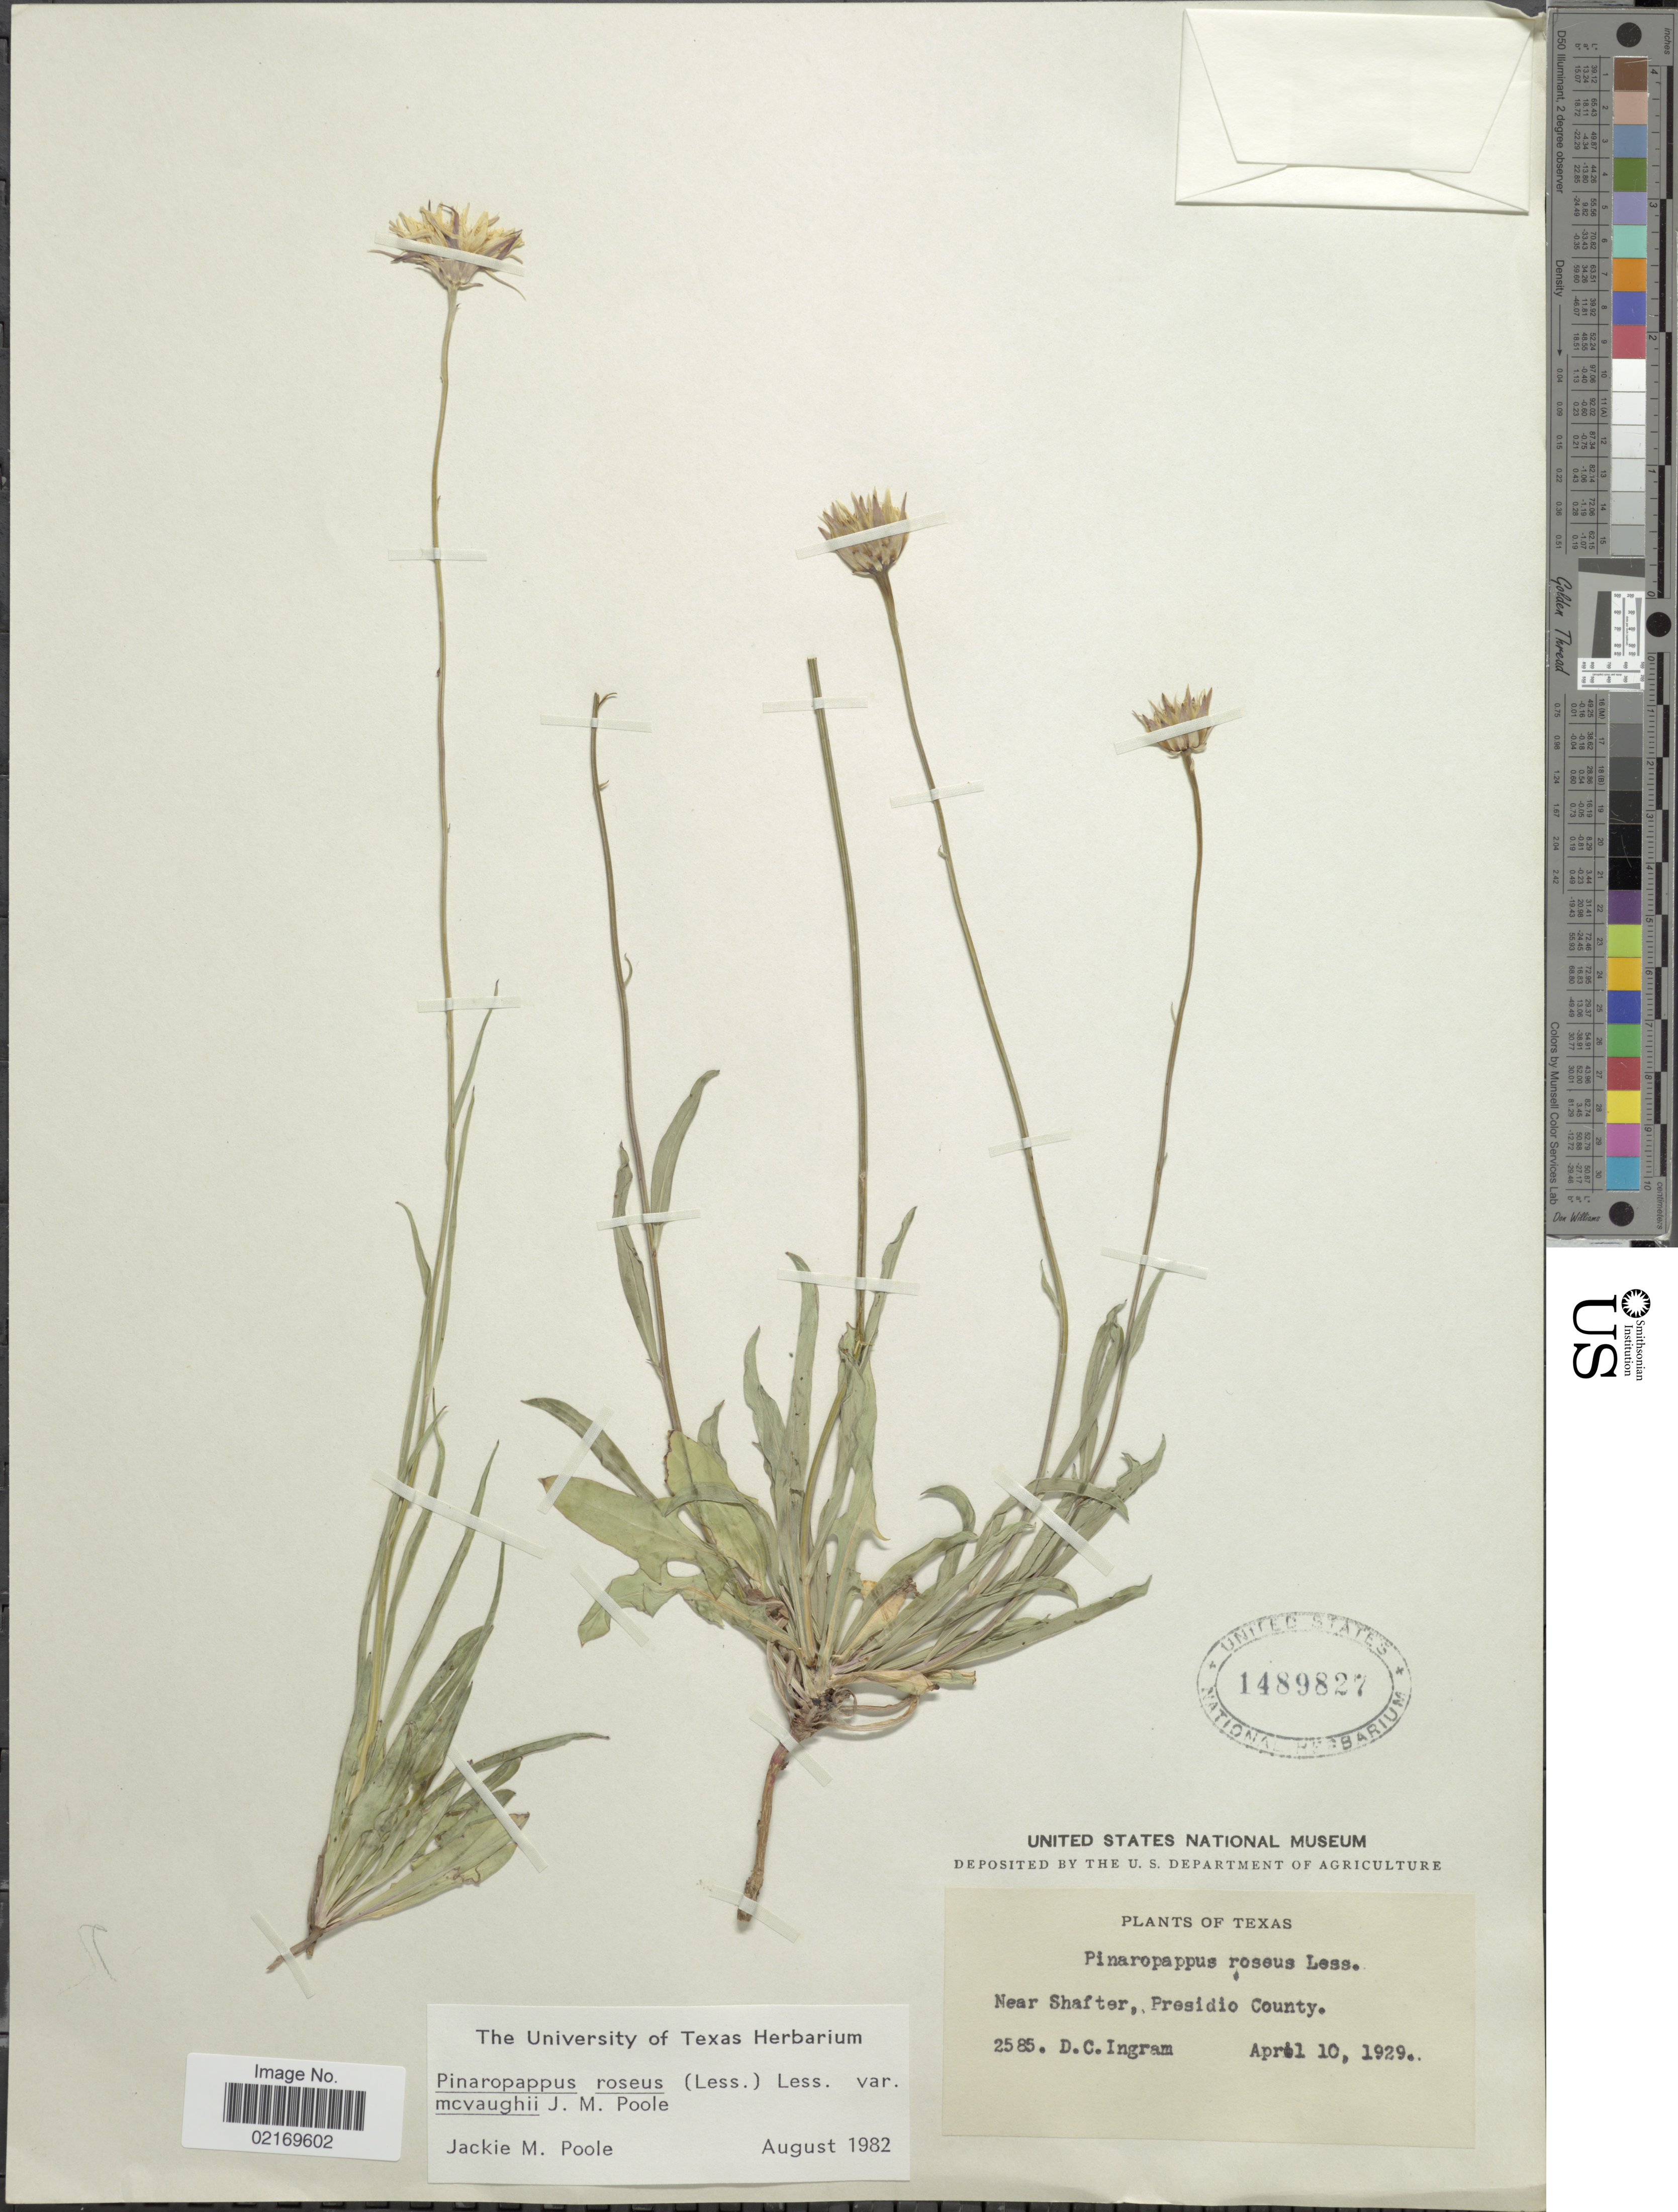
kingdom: Plantae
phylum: Tracheophyta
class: Magnoliopsida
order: Asterales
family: Asteraceae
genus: Pinaropappus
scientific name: Pinaropappus roseus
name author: Less.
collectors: D. C. Ingram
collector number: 2585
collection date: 1929-04-10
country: United States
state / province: Texas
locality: Near Shafter, Presidio County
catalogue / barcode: US 1489827